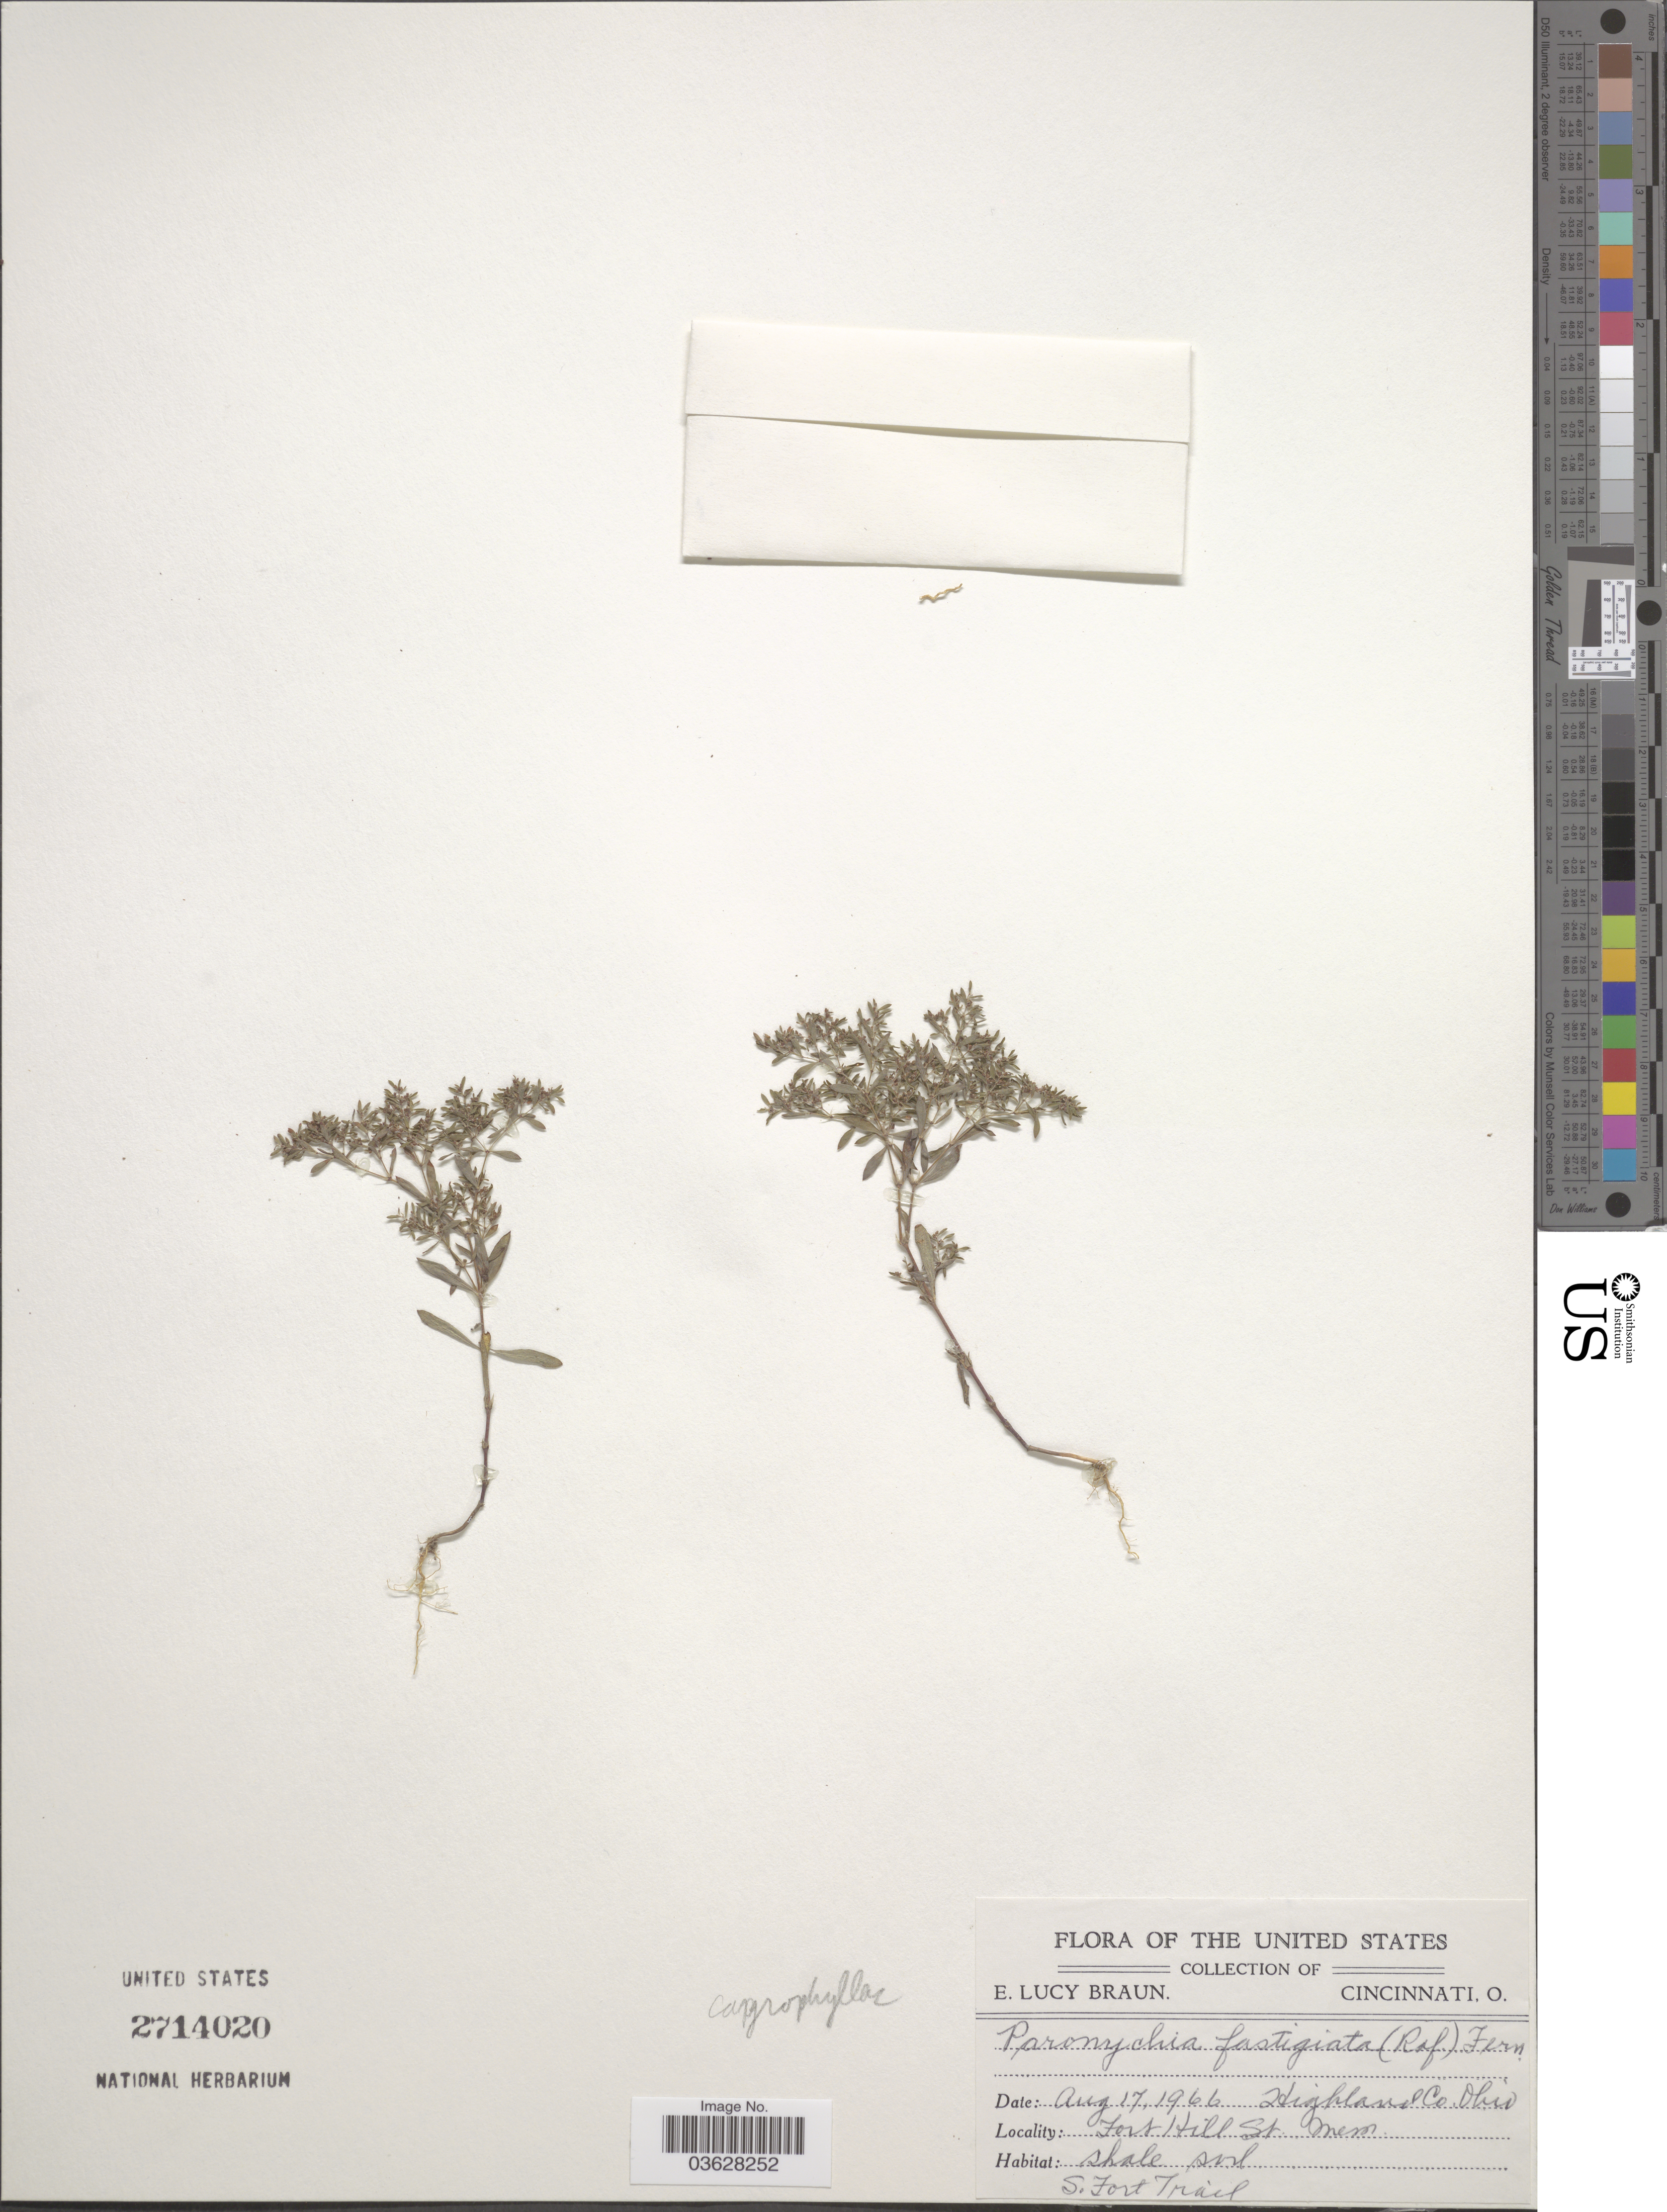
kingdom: Plantae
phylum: Tracheophyta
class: Magnoliopsida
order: Caryophyllales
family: Caryophyllaceae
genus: Paronychia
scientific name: Paronychia fastigiata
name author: (Raf.) Fernald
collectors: E. L. Braun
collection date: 1966-08-17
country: United States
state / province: Ohio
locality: Highland Co. Fort Hill St. Mem. S. Fort trail.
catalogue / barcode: US 2714020